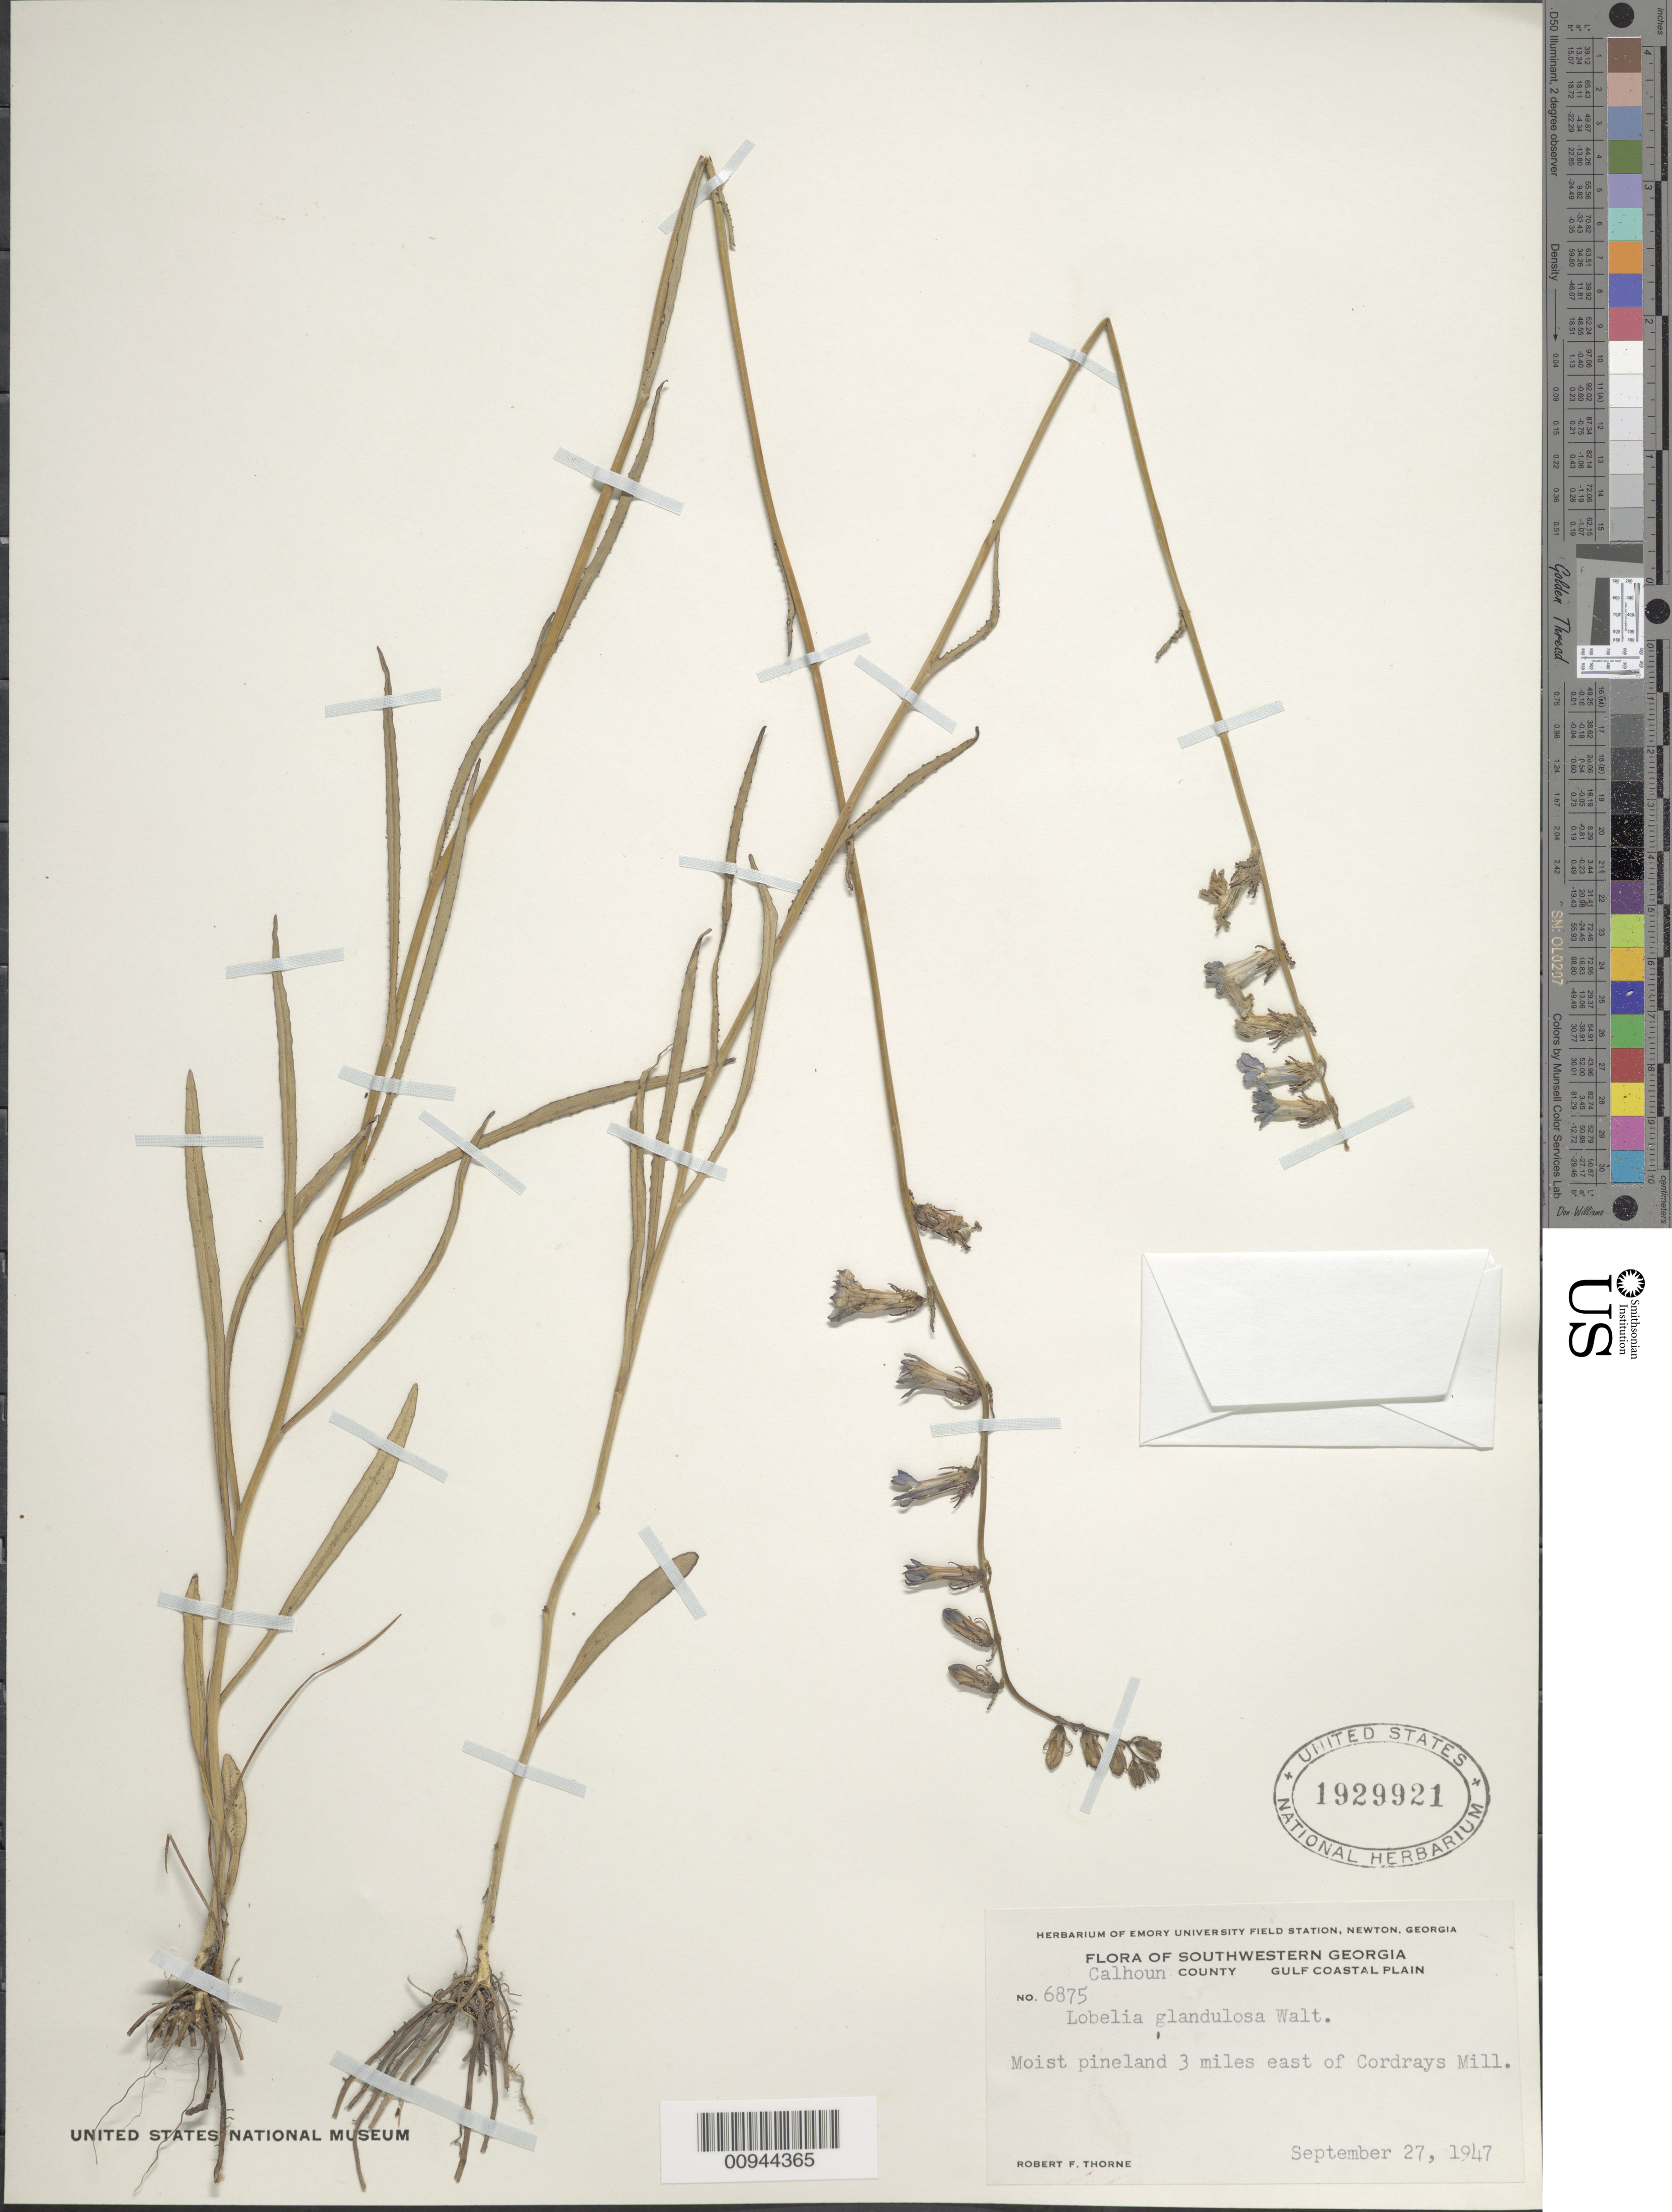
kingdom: Plantae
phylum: Tracheophyta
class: Magnoliopsida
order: Asterales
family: Campanulaceae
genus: Lobelia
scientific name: Lobelia glandulosa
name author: Walter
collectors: R. F. Thorne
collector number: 6875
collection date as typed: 27 Sep 1947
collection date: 1947-09-27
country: United States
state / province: Georgia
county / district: Calhoun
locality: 3 miles east of Cordrays Mill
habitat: moist pineland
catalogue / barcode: US 1929921